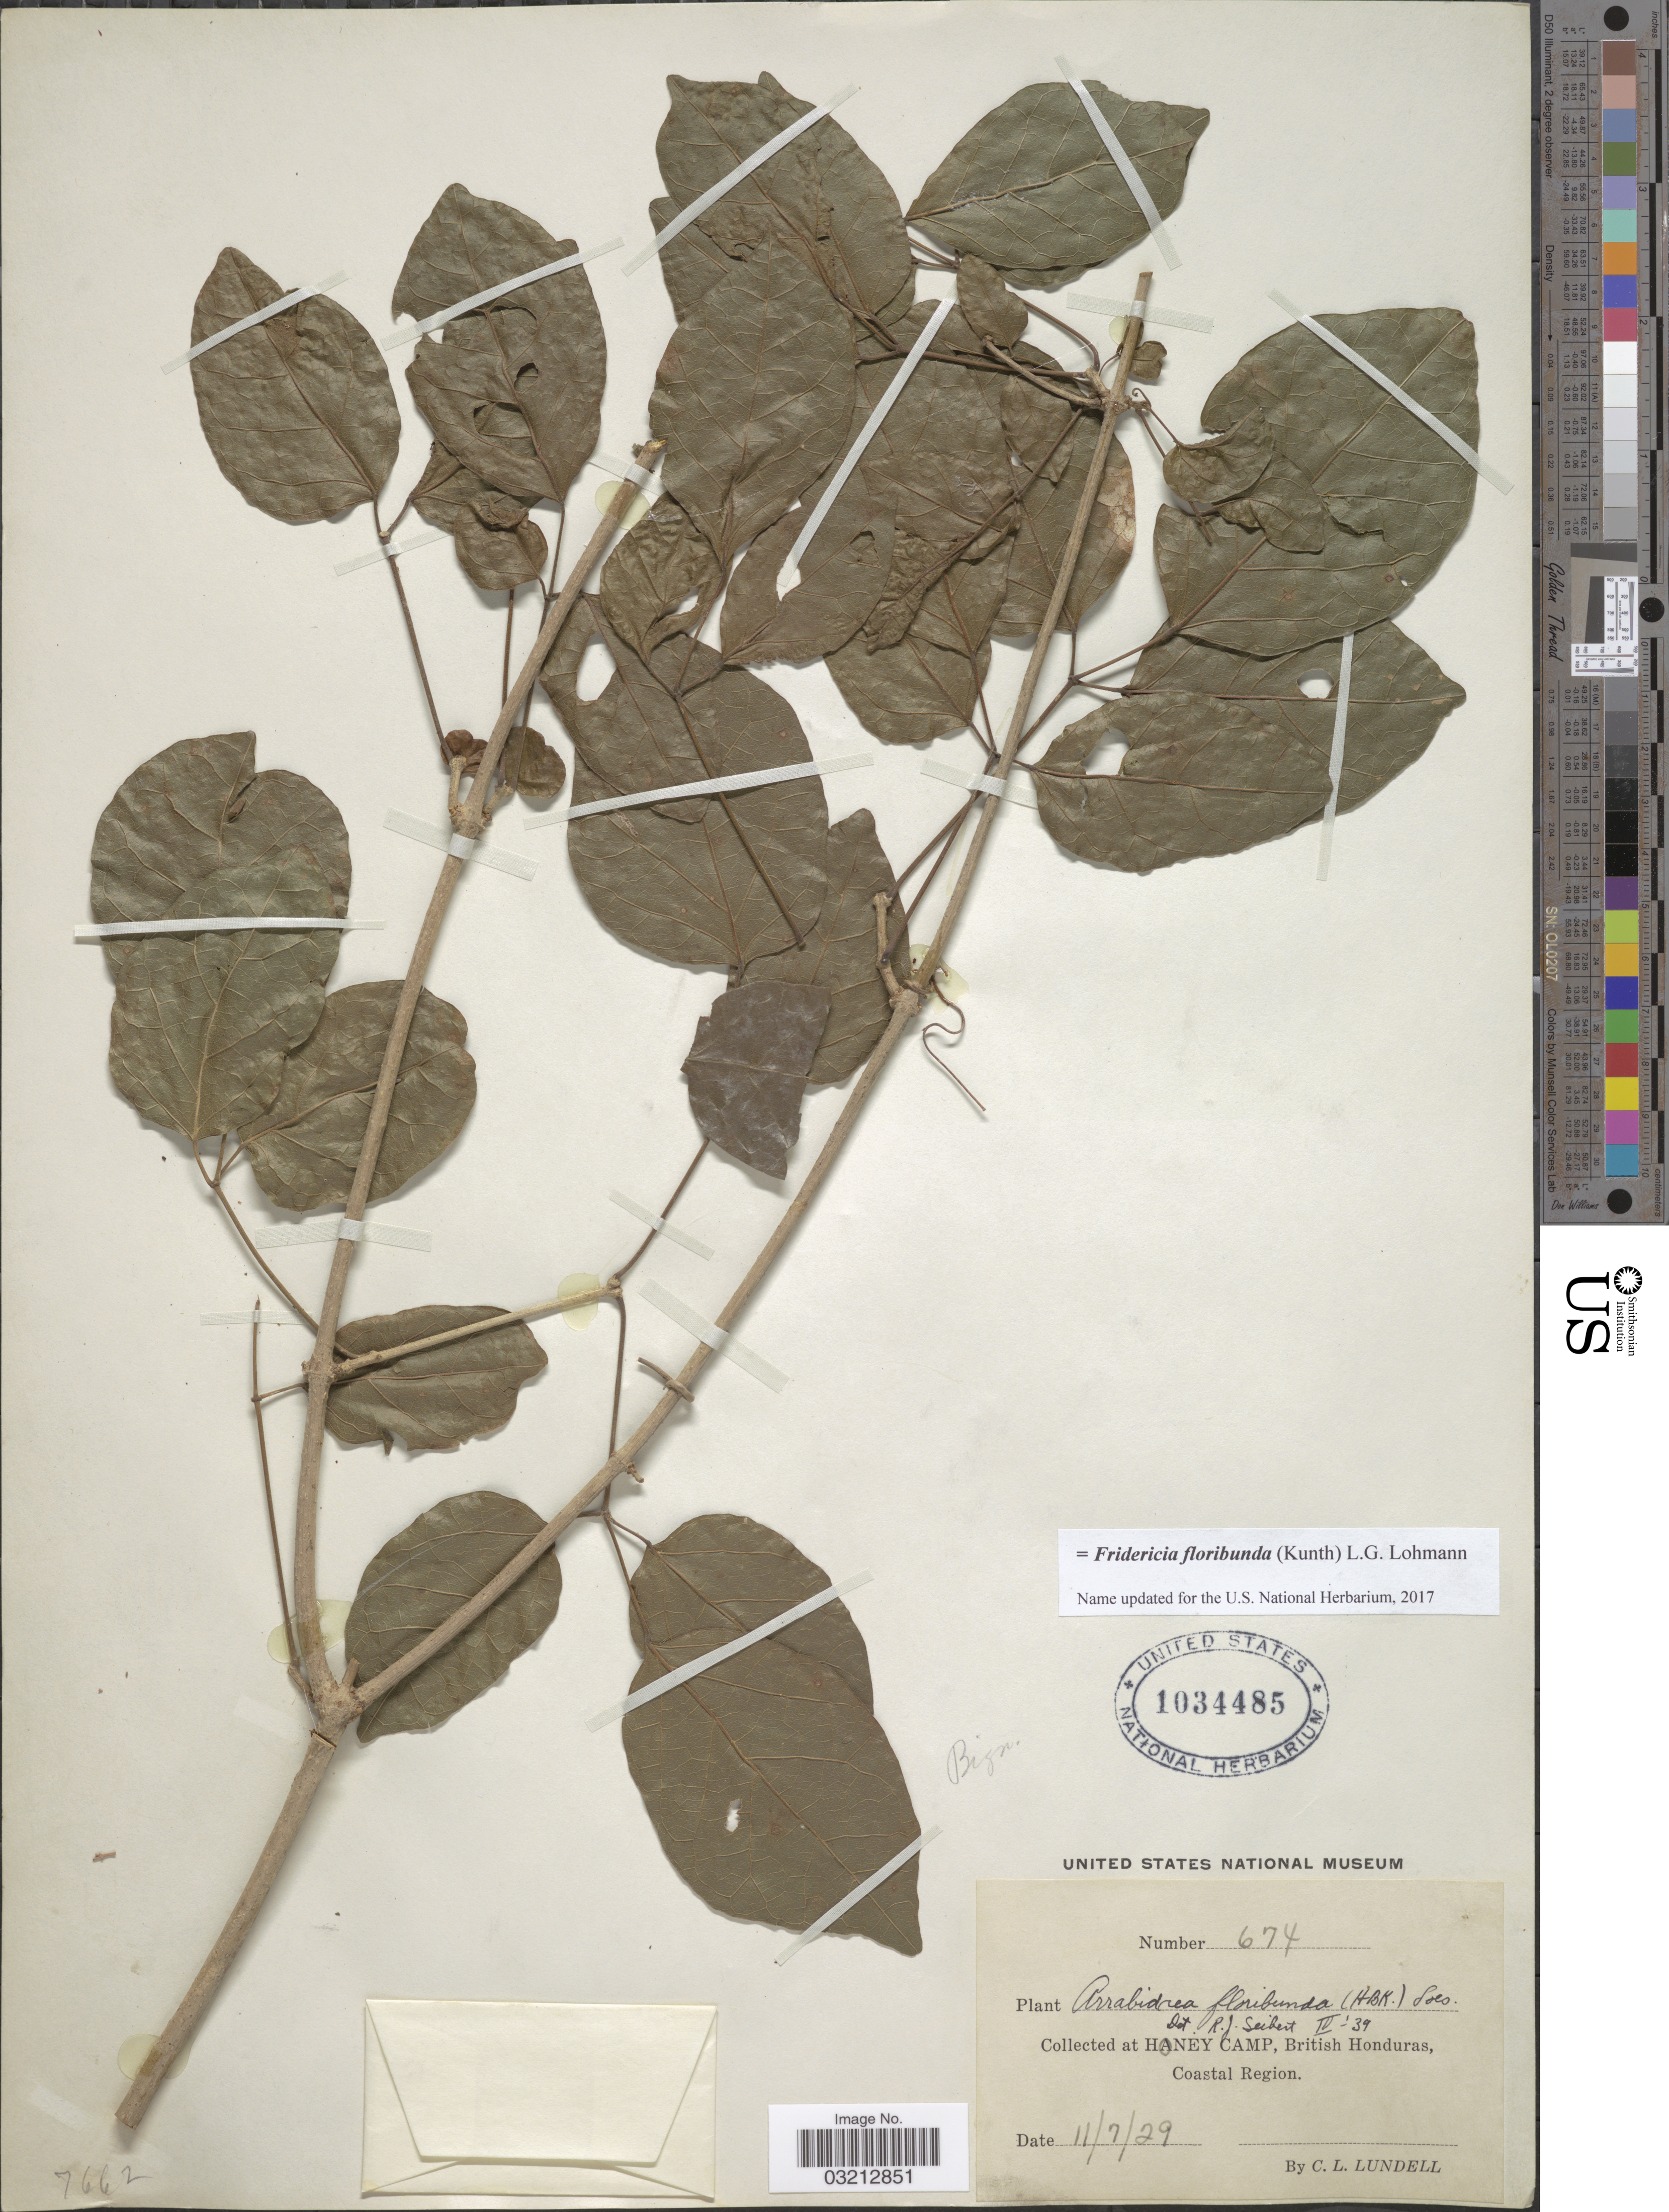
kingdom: Plantae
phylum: Tracheophyta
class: Magnoliopsida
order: Lamiales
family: Bignoniaceae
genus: Fridericia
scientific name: Fridericia floribunda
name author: (Kunth) L.G. Lohmann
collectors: C. L. Lundell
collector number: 674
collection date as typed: Transcribed d/m/y: 11/7/29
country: Belize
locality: Honey Camp, British Honduras, Coastal Region.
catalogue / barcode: US 1034485